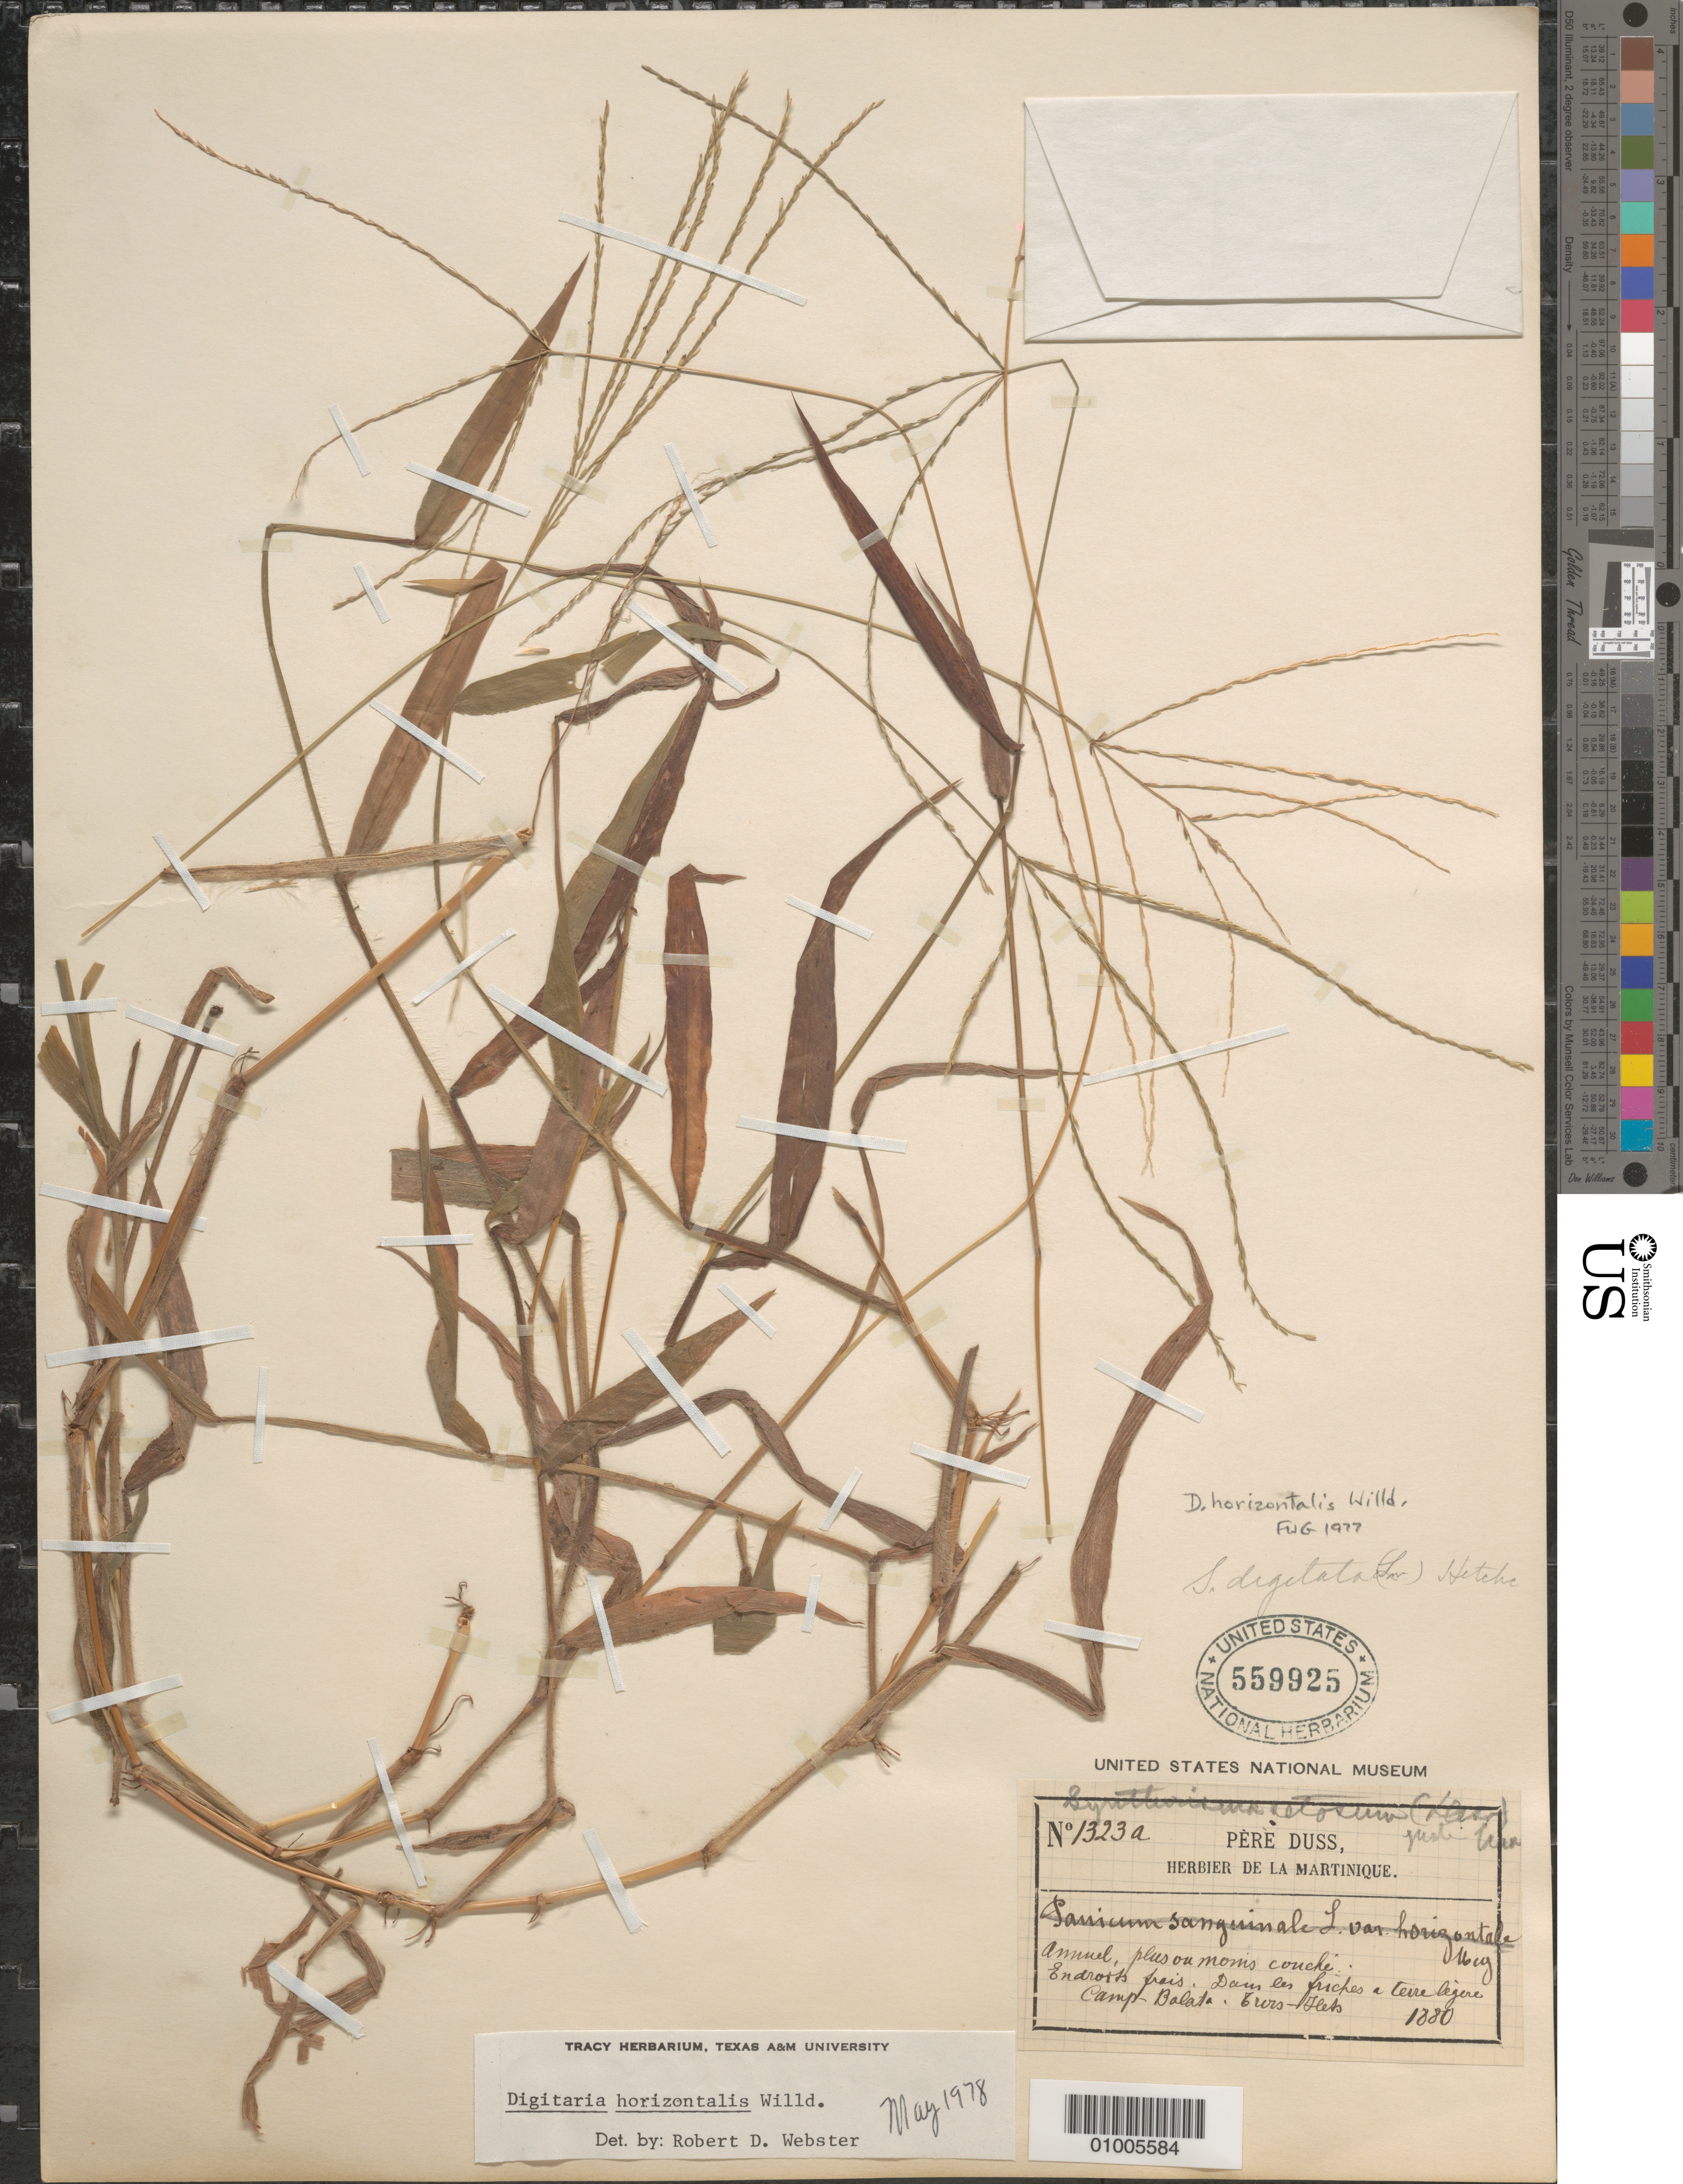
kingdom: Plantae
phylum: Tracheophyta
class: Liliopsida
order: Poales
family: Poaceae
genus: Digitaria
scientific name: Digitaria horizontalis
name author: Willd.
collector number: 1323a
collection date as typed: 1880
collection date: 1880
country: Martinique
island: Martinique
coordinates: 0 N, 0 E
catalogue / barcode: US 559925